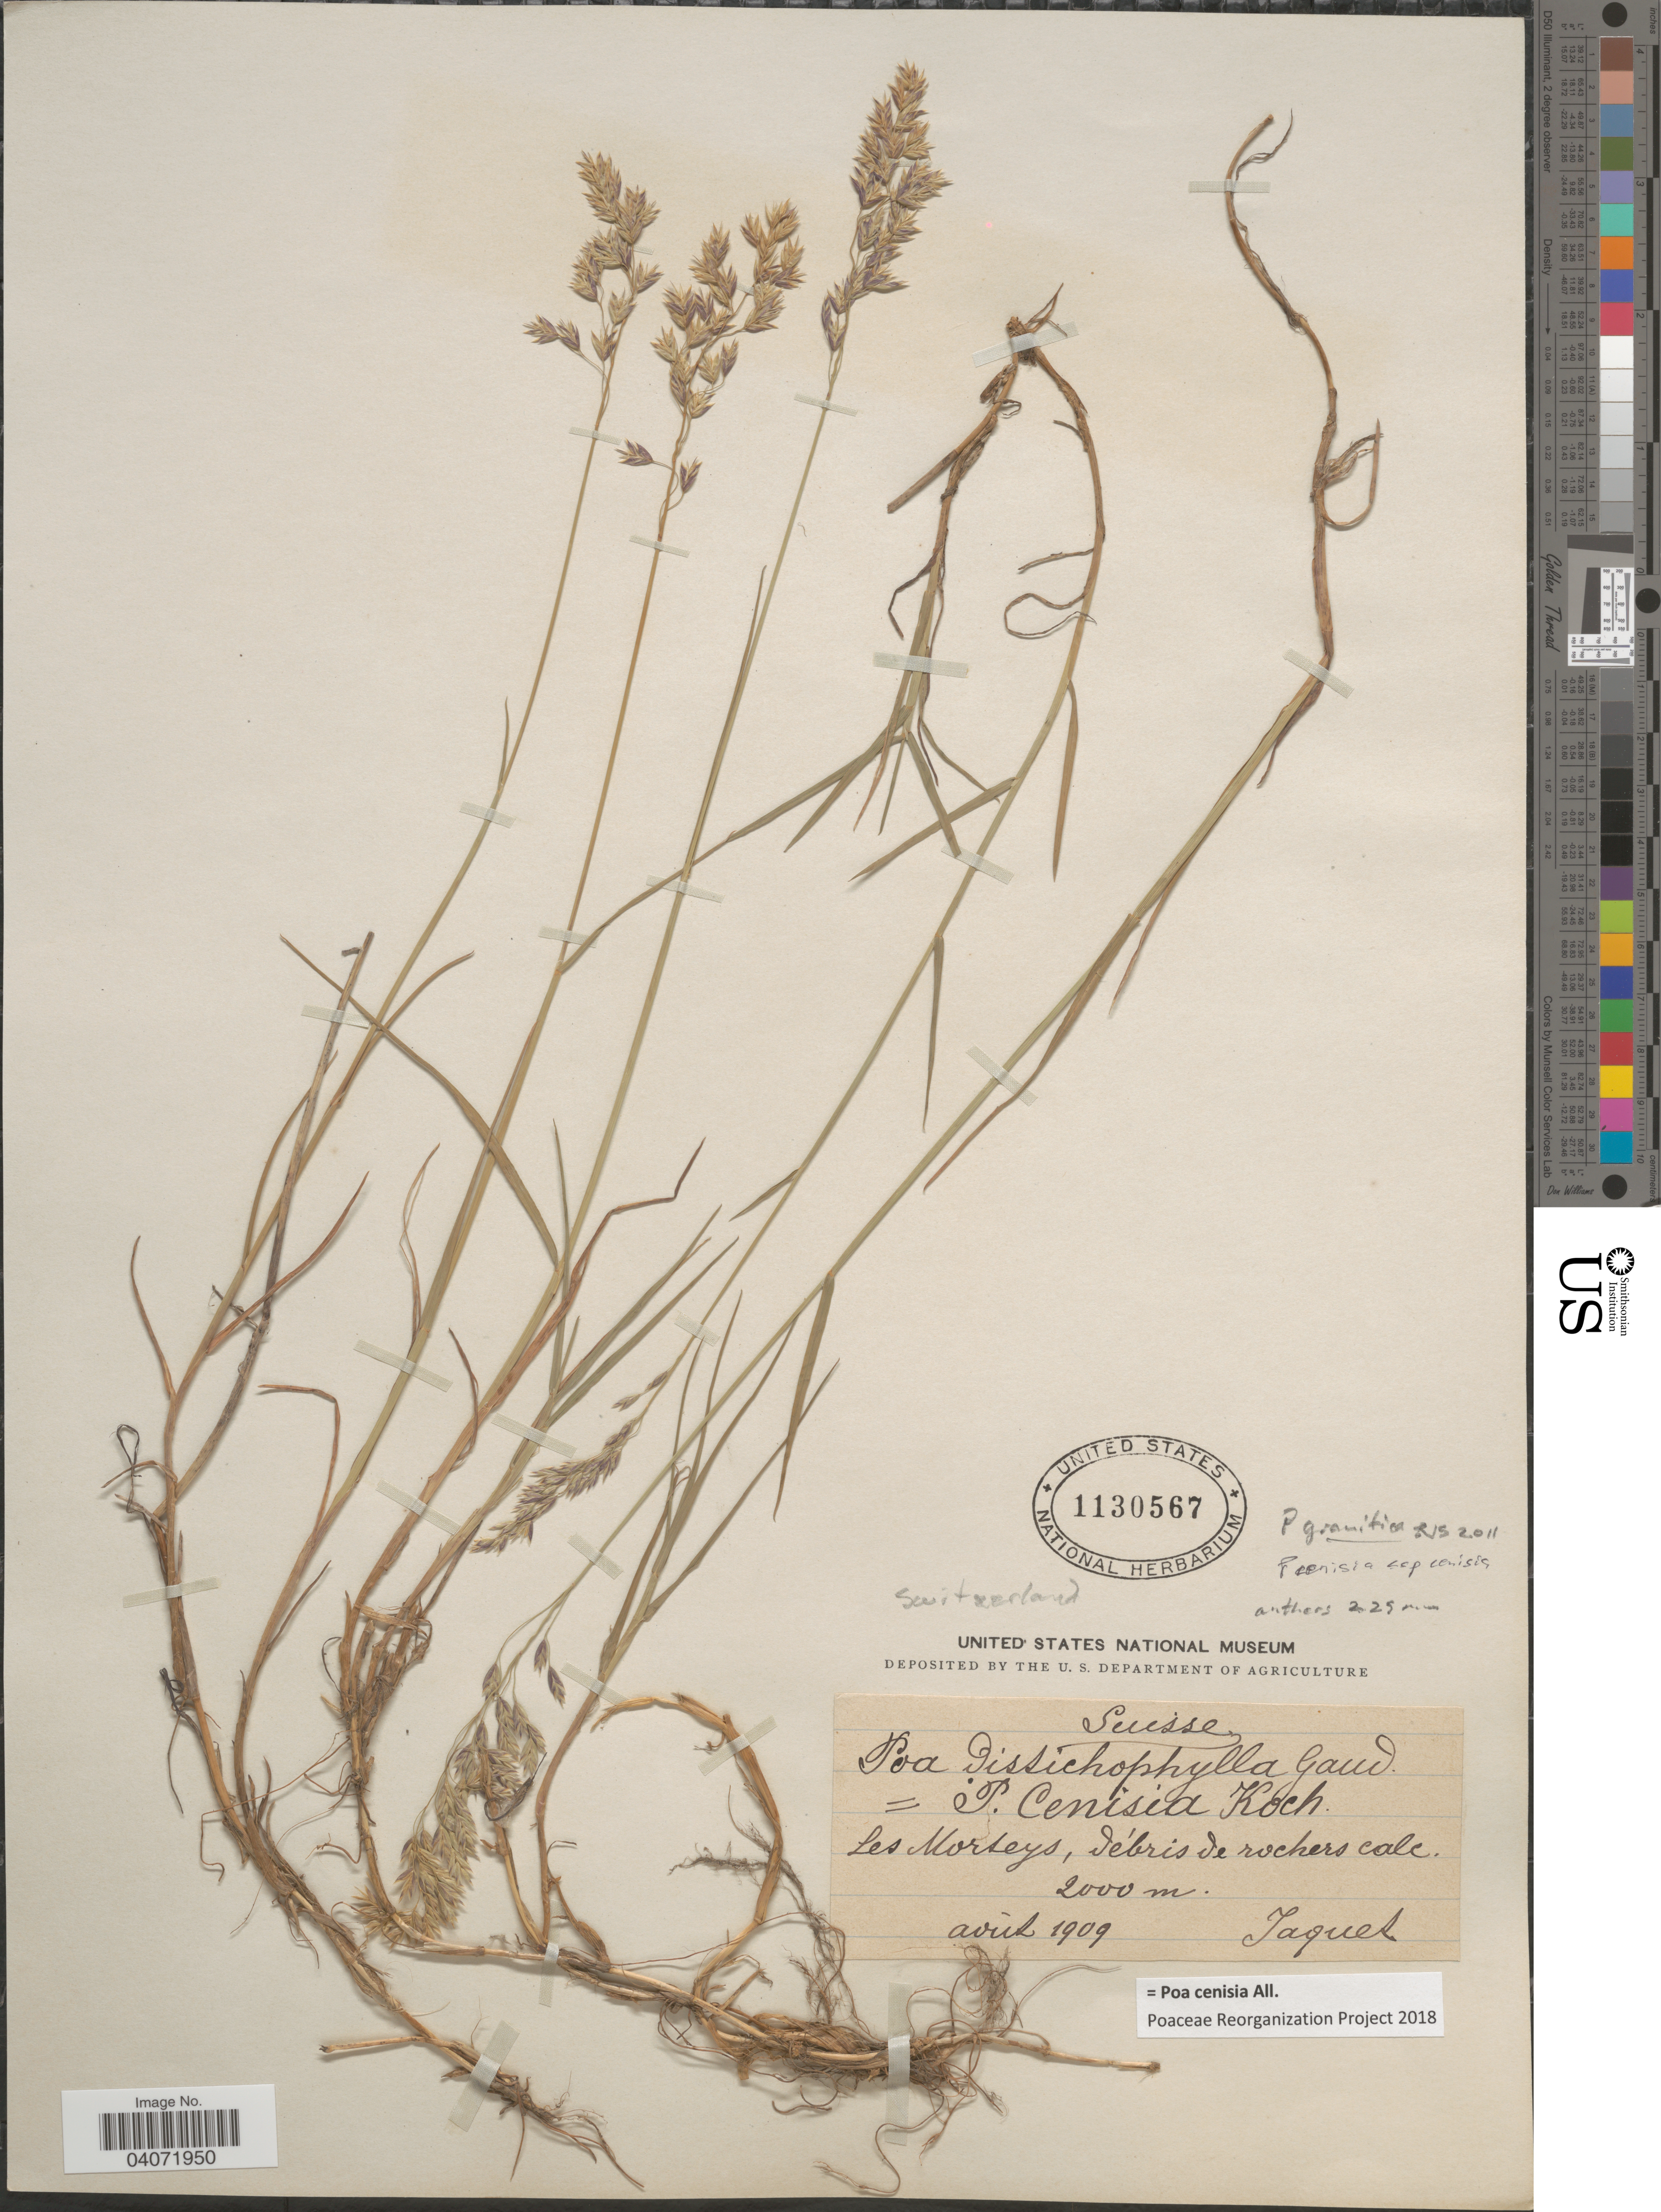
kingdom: Plantae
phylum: Tracheophyta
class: Liliopsida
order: Poales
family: Poaceae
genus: Poa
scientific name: Poa cenisia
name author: All.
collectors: -. Jaquet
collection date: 1909-04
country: Switzerland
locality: Suisse. Les Morteys, débris de rochers calc.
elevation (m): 2000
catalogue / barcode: US 1130567